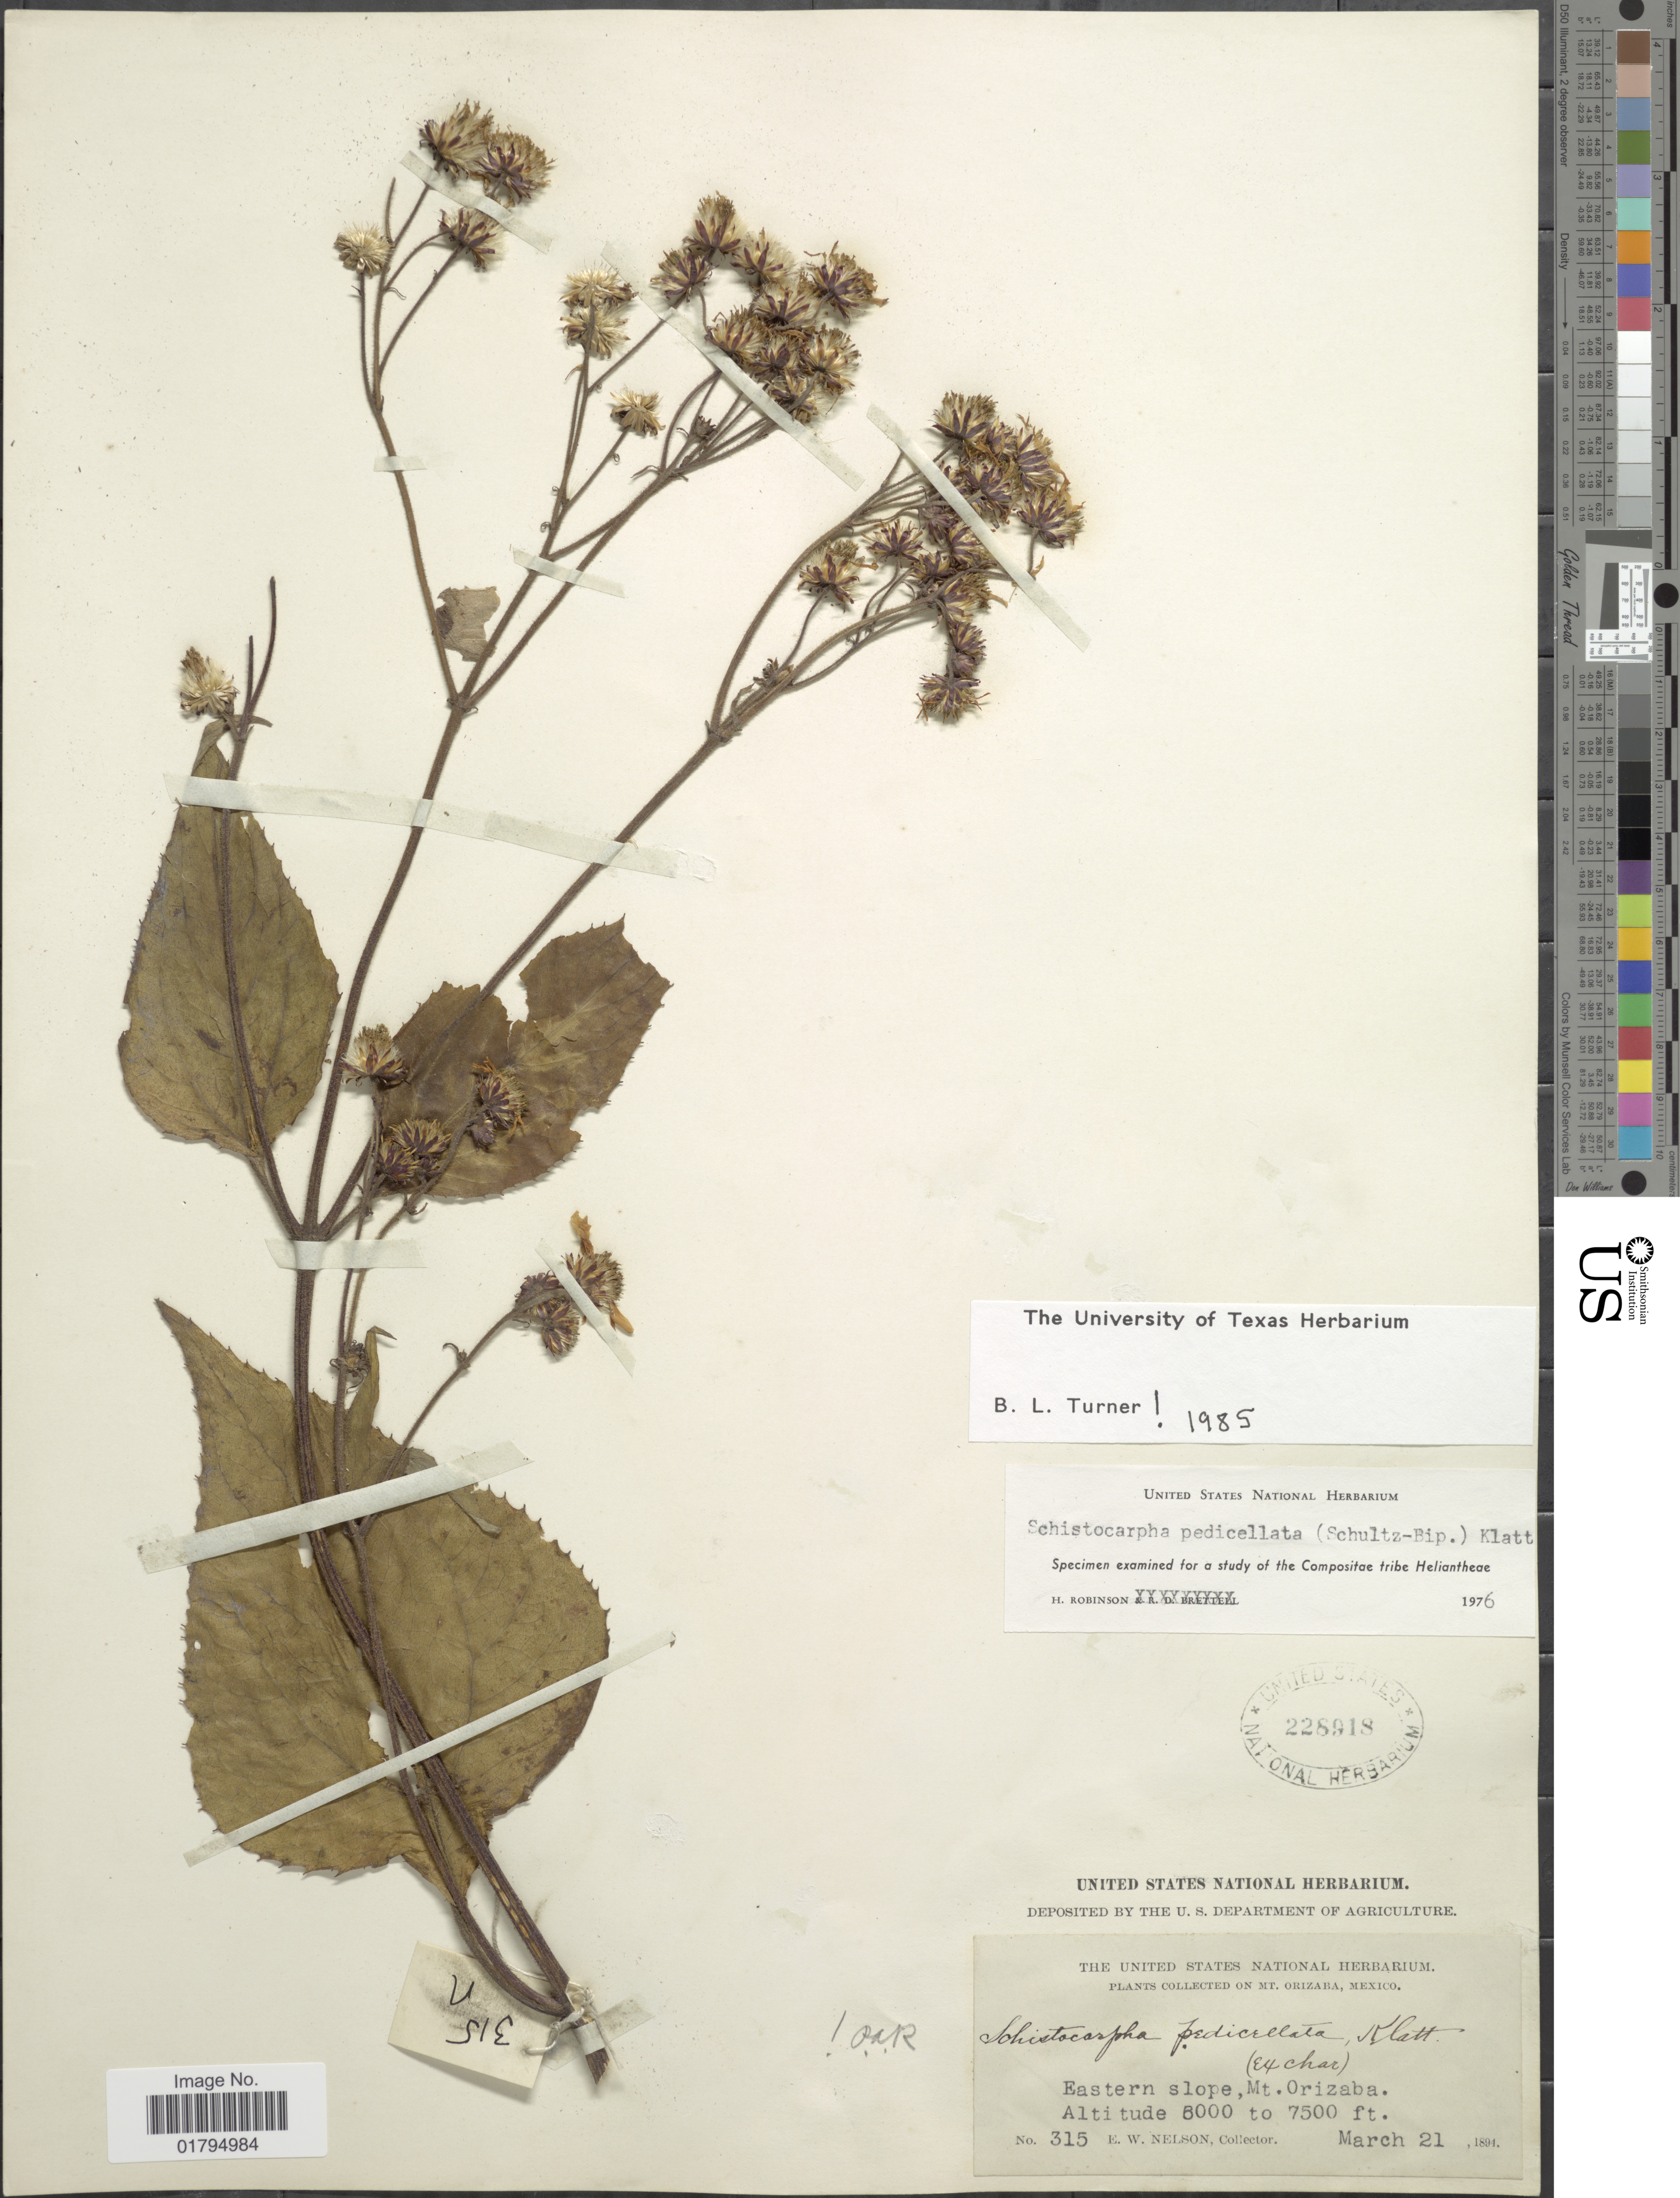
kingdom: Plantae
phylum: Tracheophyta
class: Magnoliopsida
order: Asterales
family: Asteraceae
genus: Schistocarpha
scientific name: Schistocarpha pedicellata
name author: Klatt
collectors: E. W. Nelson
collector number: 315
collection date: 1894-03-21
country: Mexico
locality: Eastern slope, Mt. Orizaba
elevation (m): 1829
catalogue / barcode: US 228918